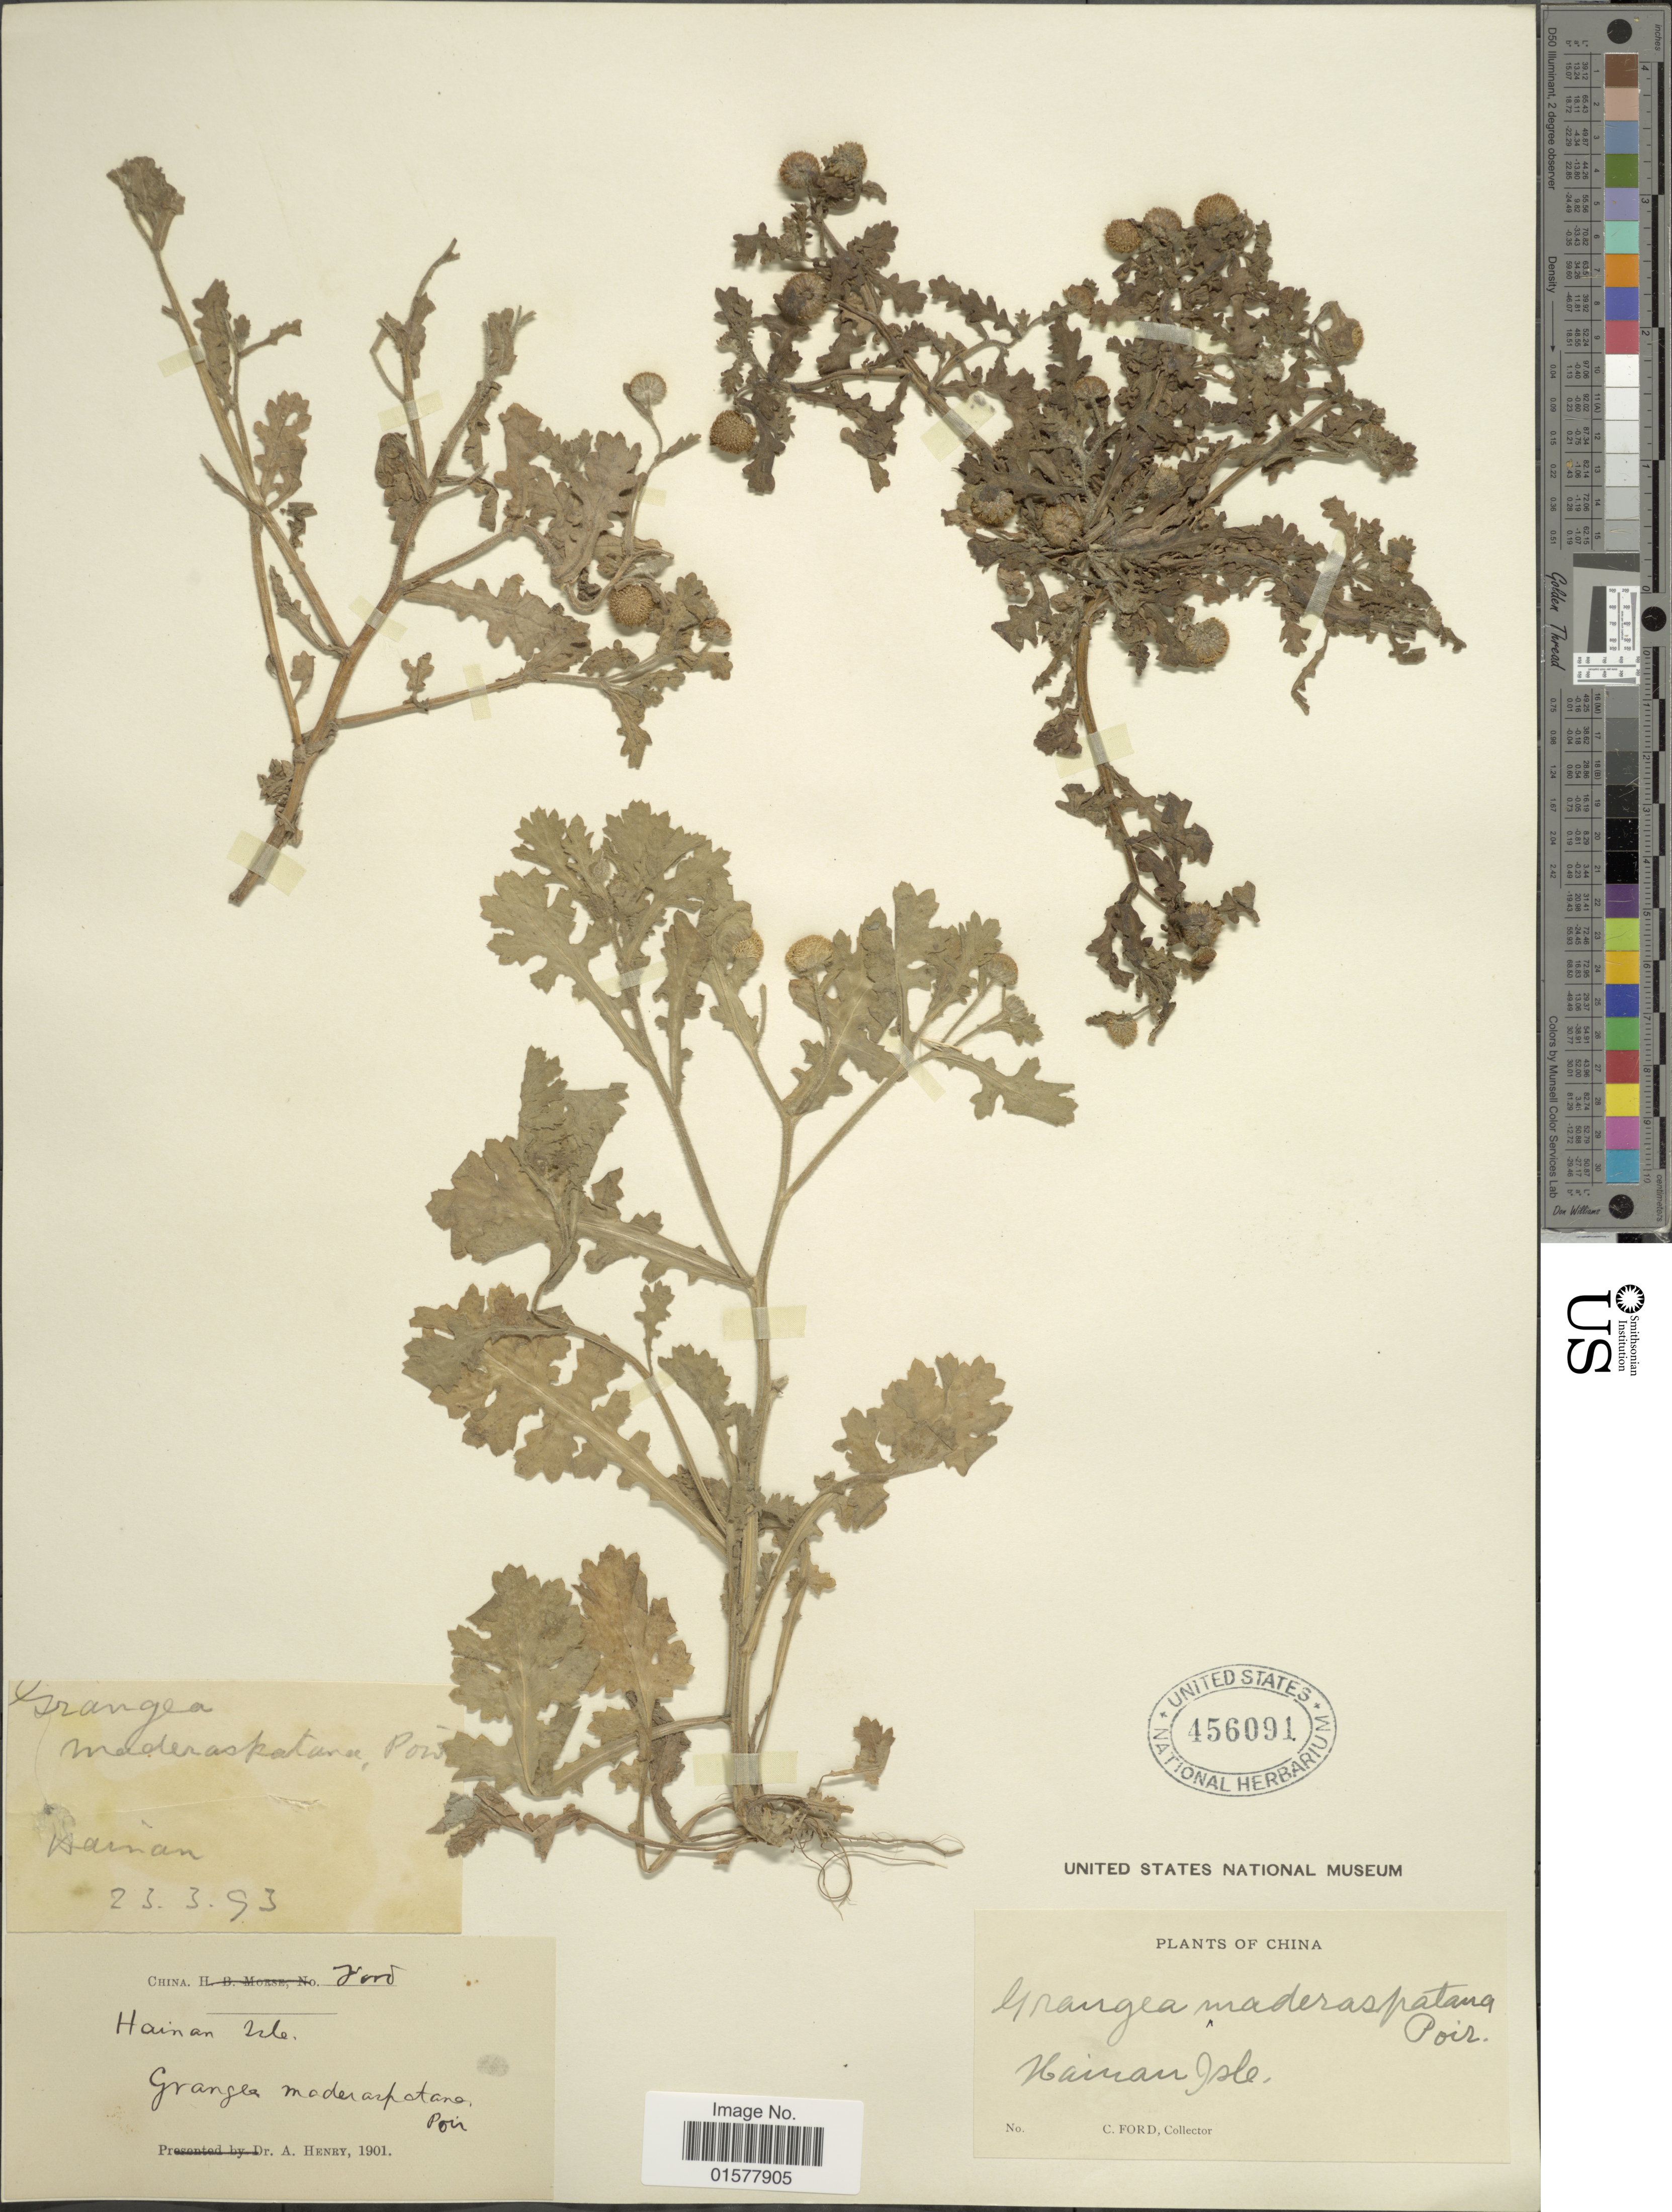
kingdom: Plantae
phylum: Tracheophyta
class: Magnoliopsida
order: Asterales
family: Asteraceae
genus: Grangea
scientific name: Grangea maderaspatana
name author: (L.) Poir.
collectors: C. Ford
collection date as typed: Transcribed d/m/y: 23/3/93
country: China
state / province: Hainan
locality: Hainan Isle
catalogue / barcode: US 456091